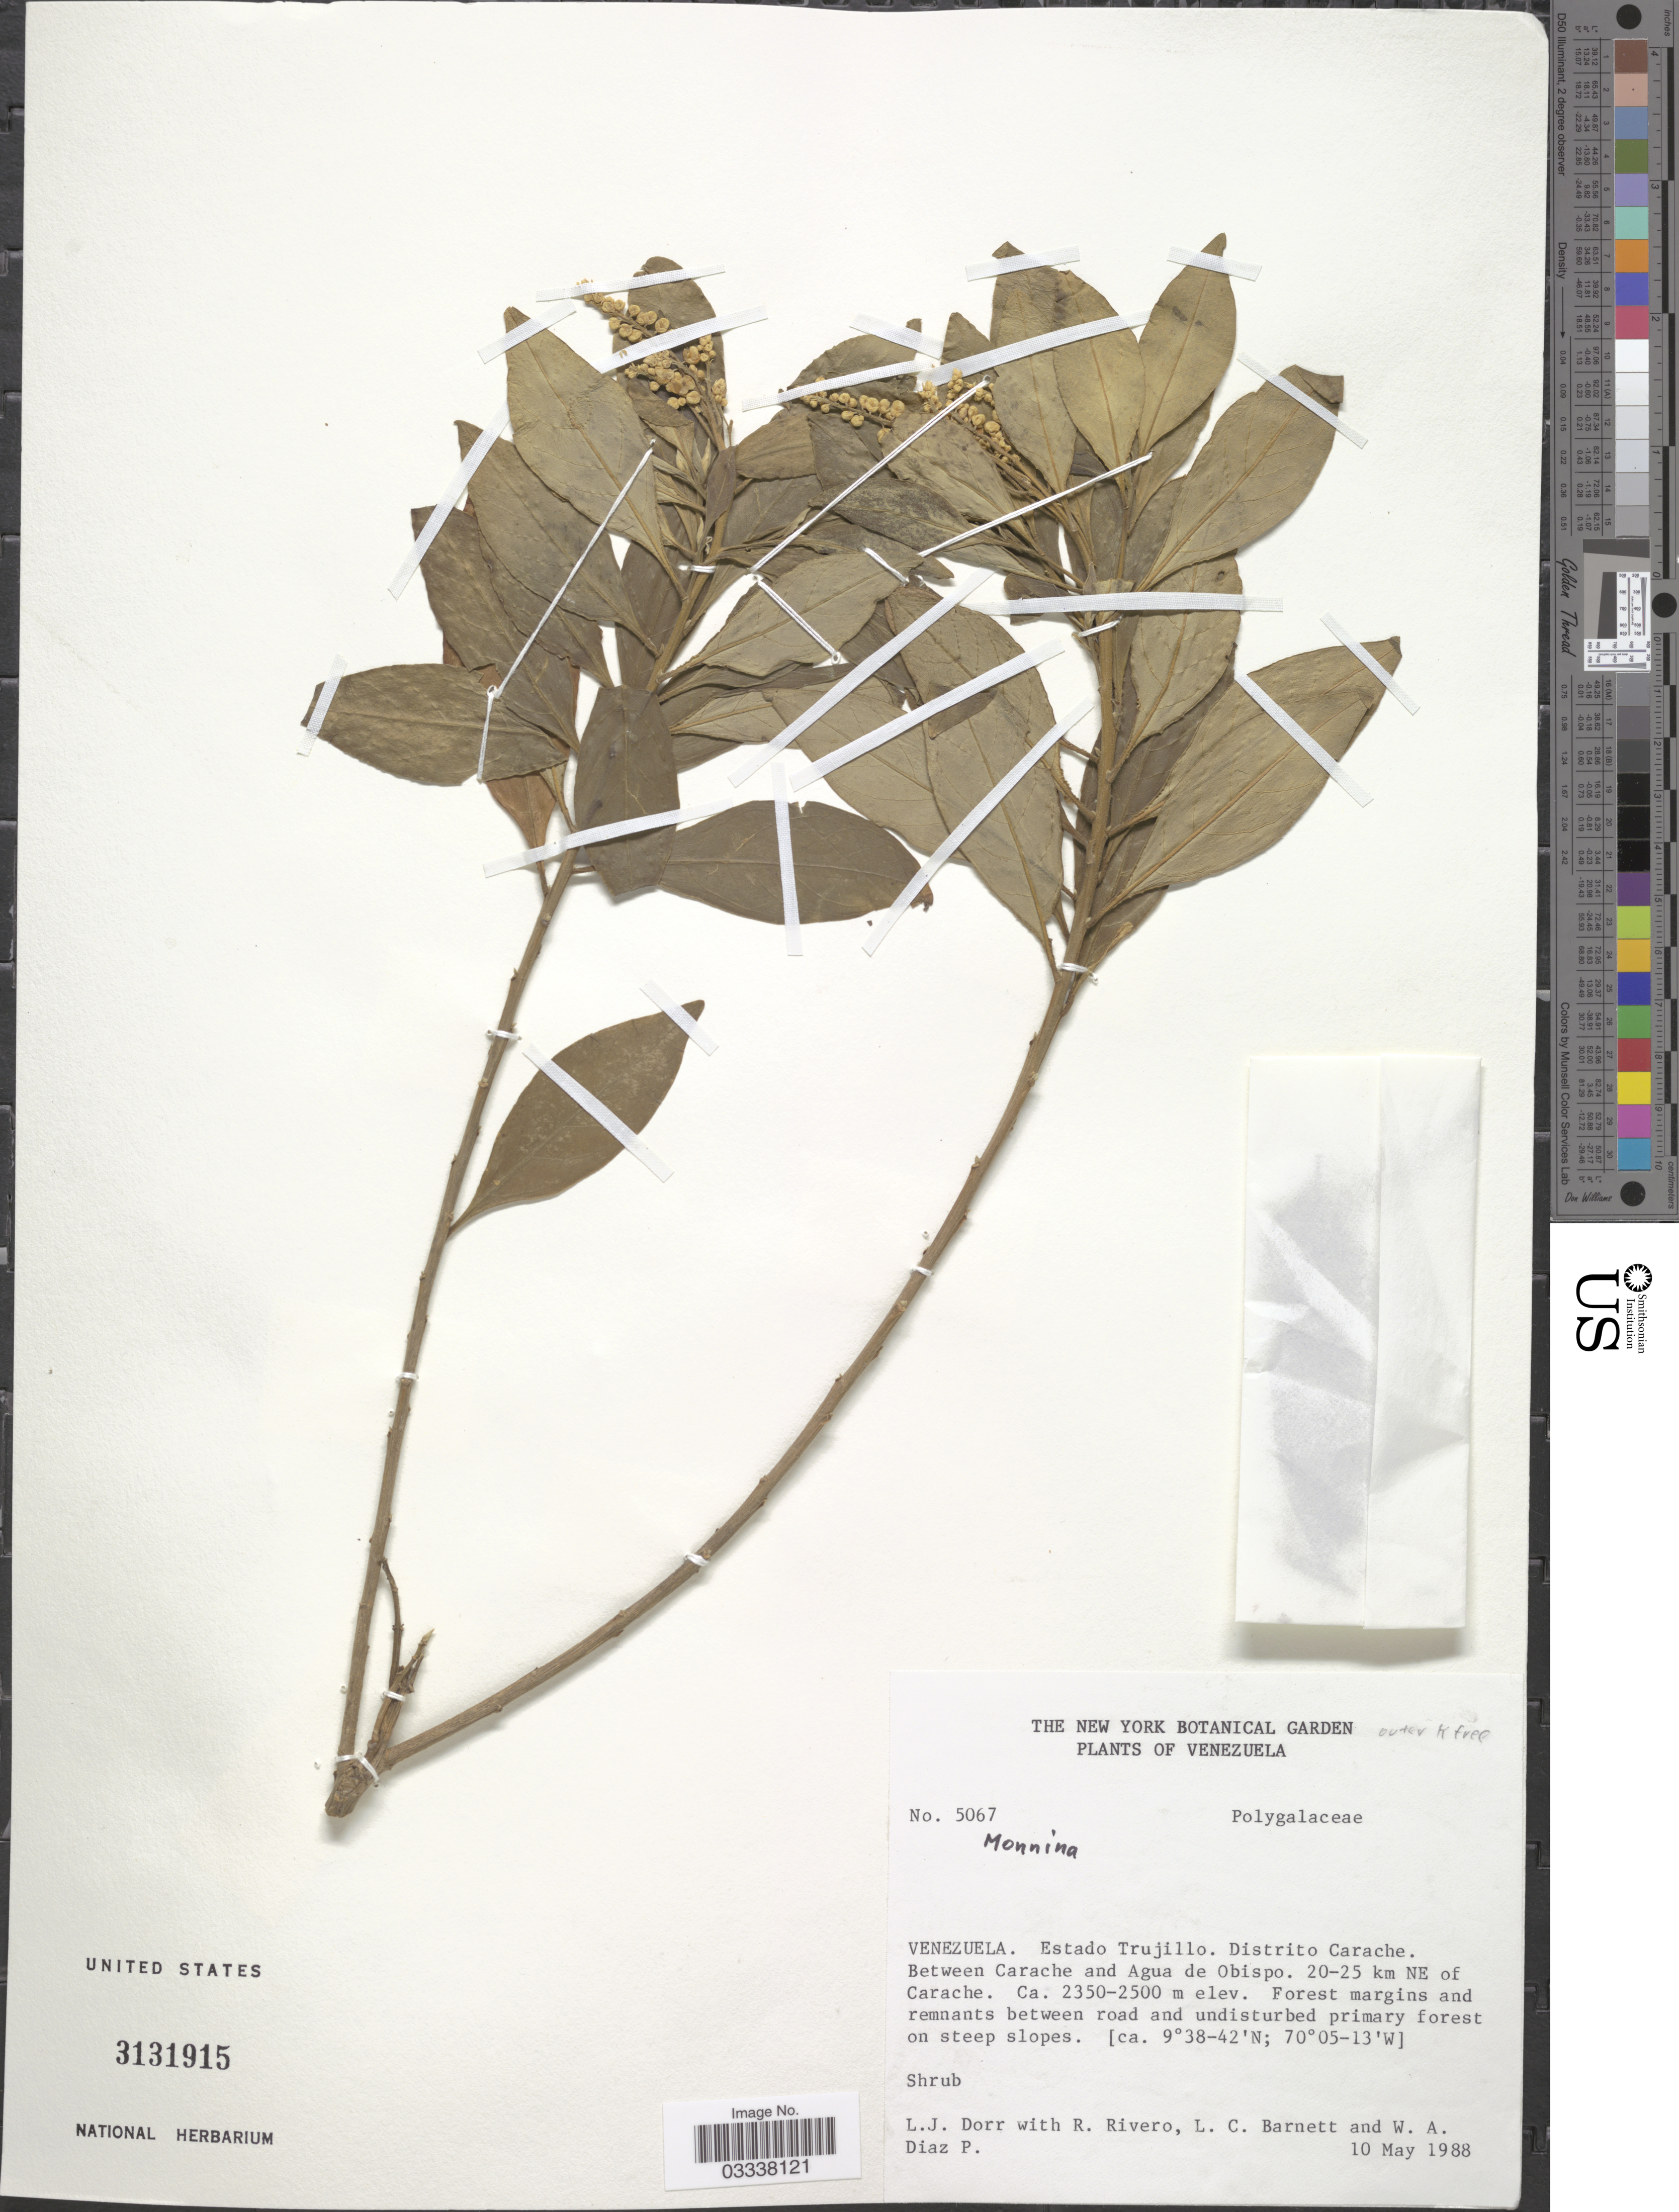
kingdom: Plantae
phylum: Tracheophyta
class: Magnoliopsida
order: Fabales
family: Polygalaceae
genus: Monnina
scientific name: Monnina sp.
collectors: L. J. Dorr, R. Rivero, L. C. Barnett & W. Díaz P.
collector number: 5067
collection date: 1988-05-10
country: Venezuela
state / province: Trujillo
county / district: Carache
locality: Between Carache and Agua de Obispo. 20-25 km NE of Carache.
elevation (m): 2350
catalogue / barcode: US 3131915